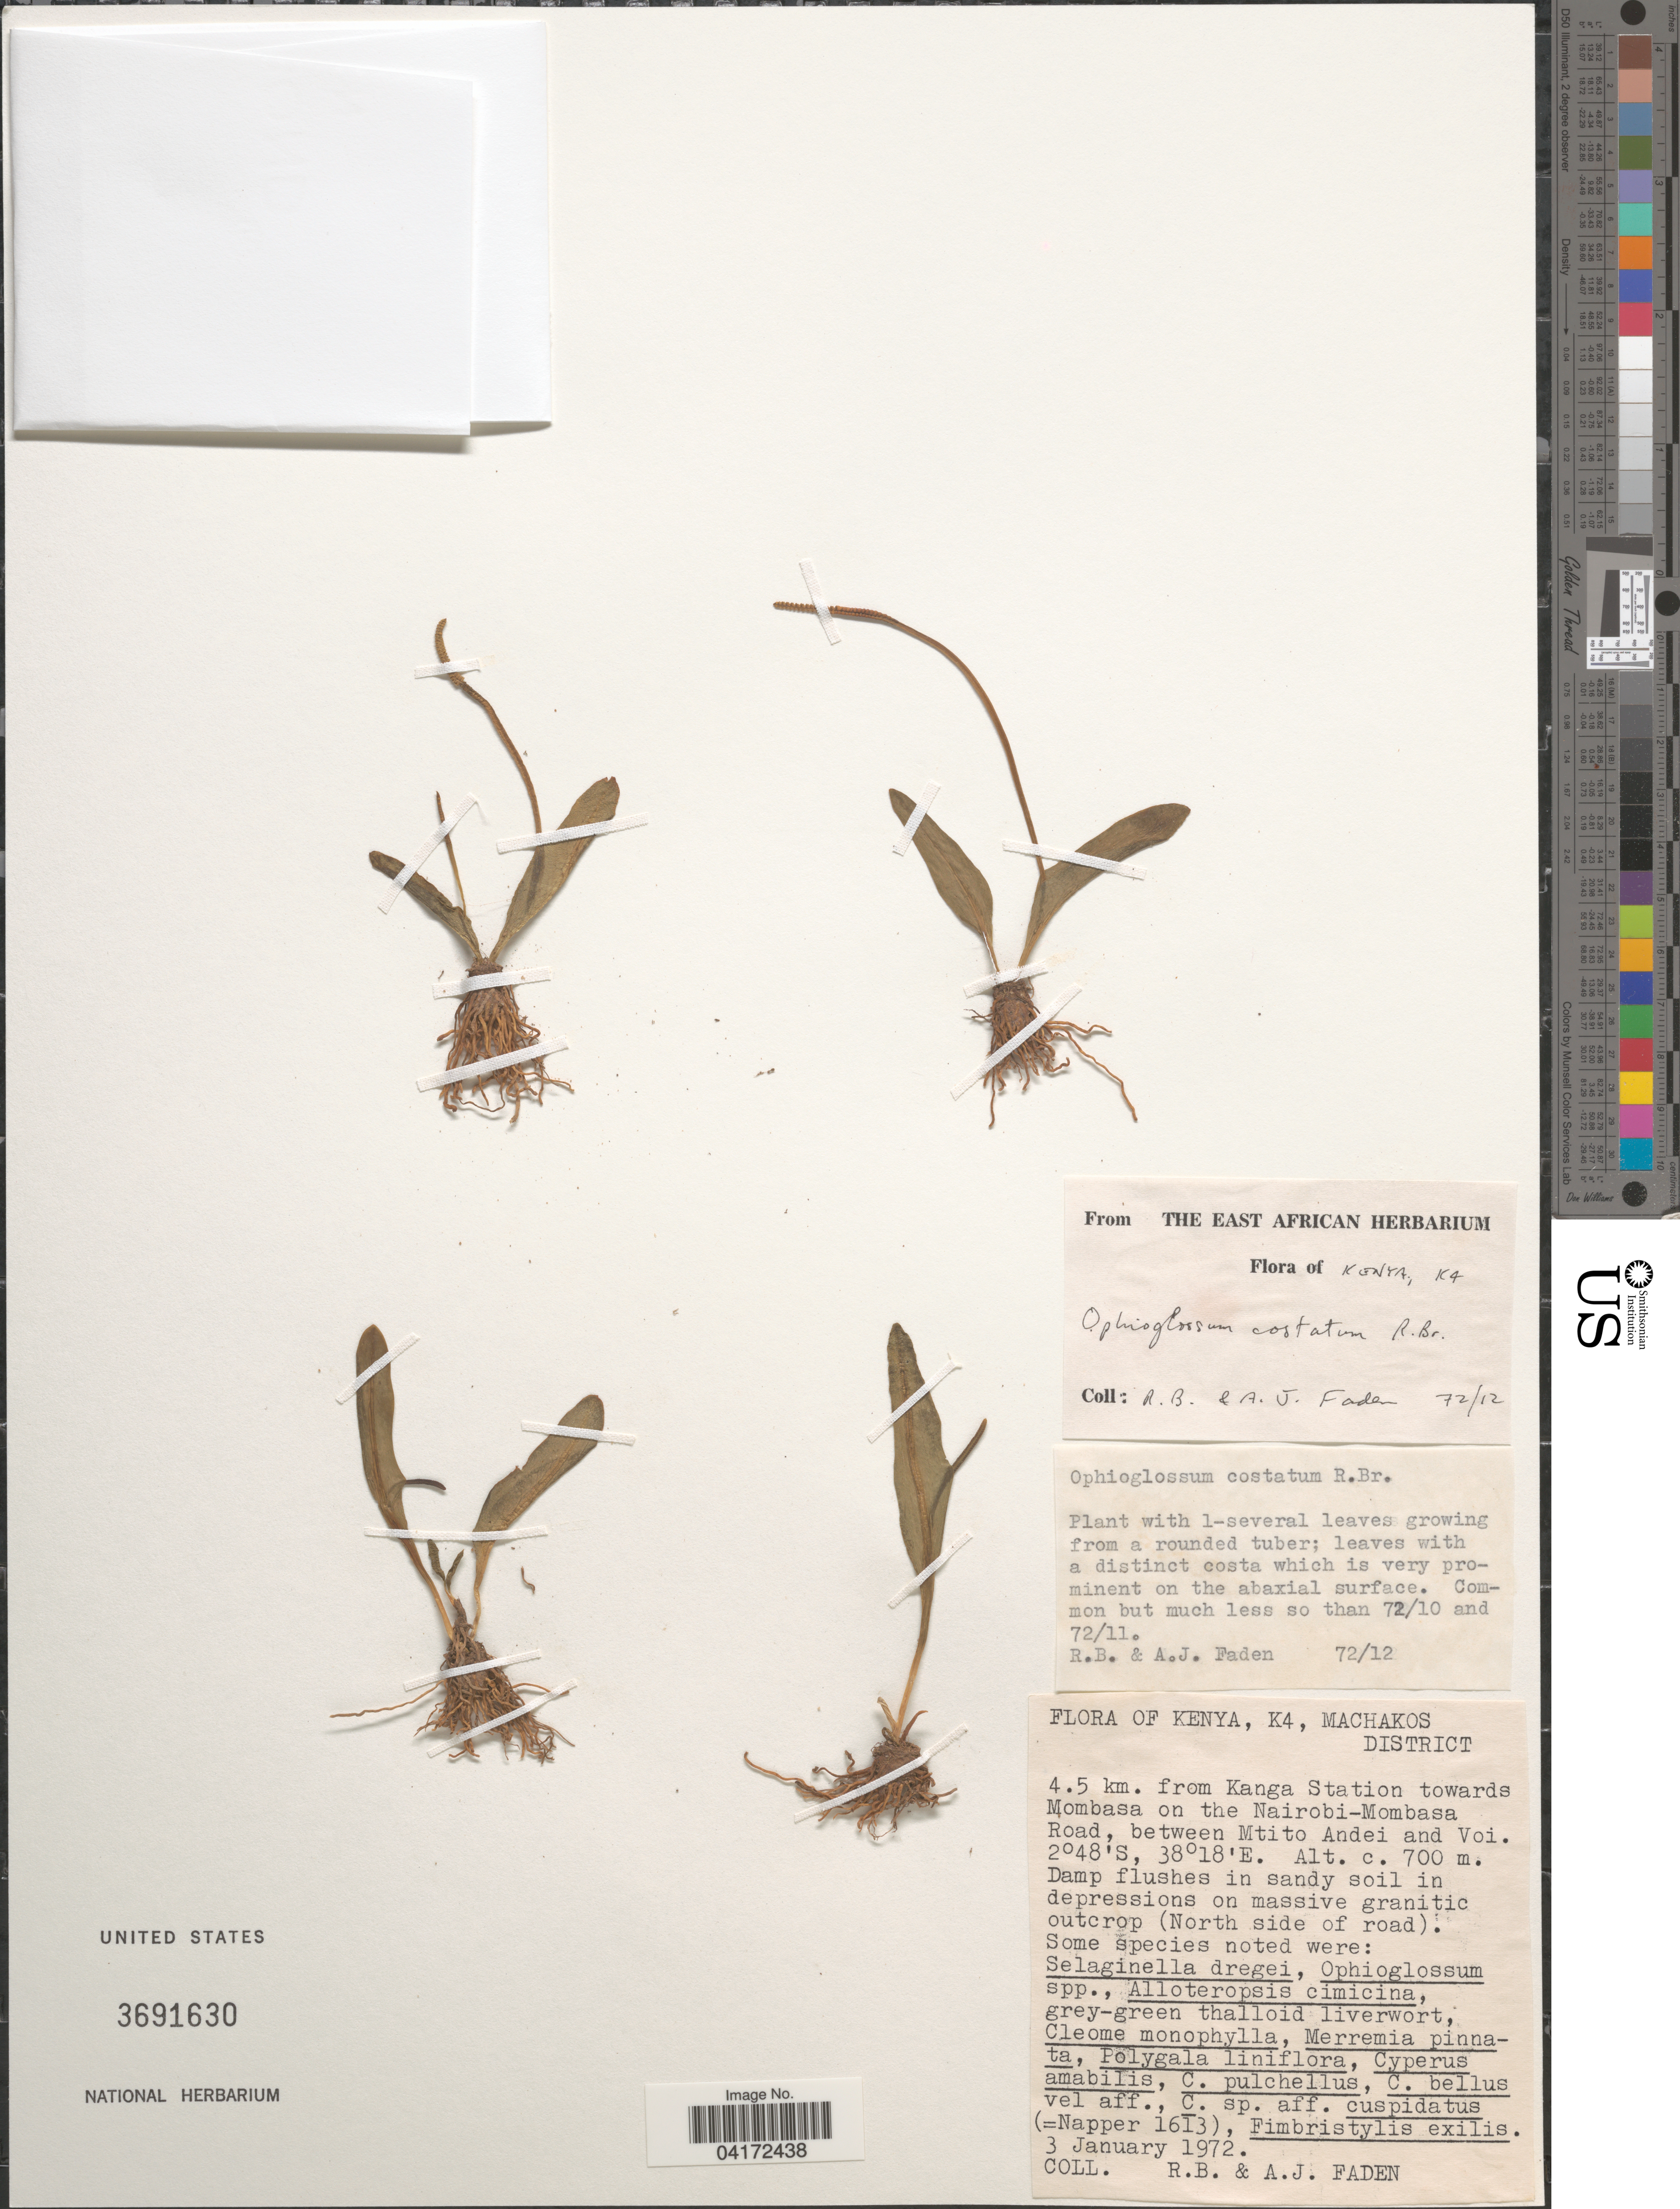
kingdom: Plantae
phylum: Tracheophyta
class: Polypodiopsida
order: Ophioglossales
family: Ophioglossaceae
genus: Ophioglossum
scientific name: Ophioglossum costatum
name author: R. Br.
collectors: R. B. Faden & A. J. Faden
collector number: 72/12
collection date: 1972-01-03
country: Kenya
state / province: Machakos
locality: K4, Machakos District. 4.5 km. from Kanga Station towards Mombasa on the Nairobi-Mombasa Road, between Mtito Andei and Voi. Damp flushes in sandy soil in depressions on massive granitic outcrop (North side of road).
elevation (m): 700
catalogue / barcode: US 3691630